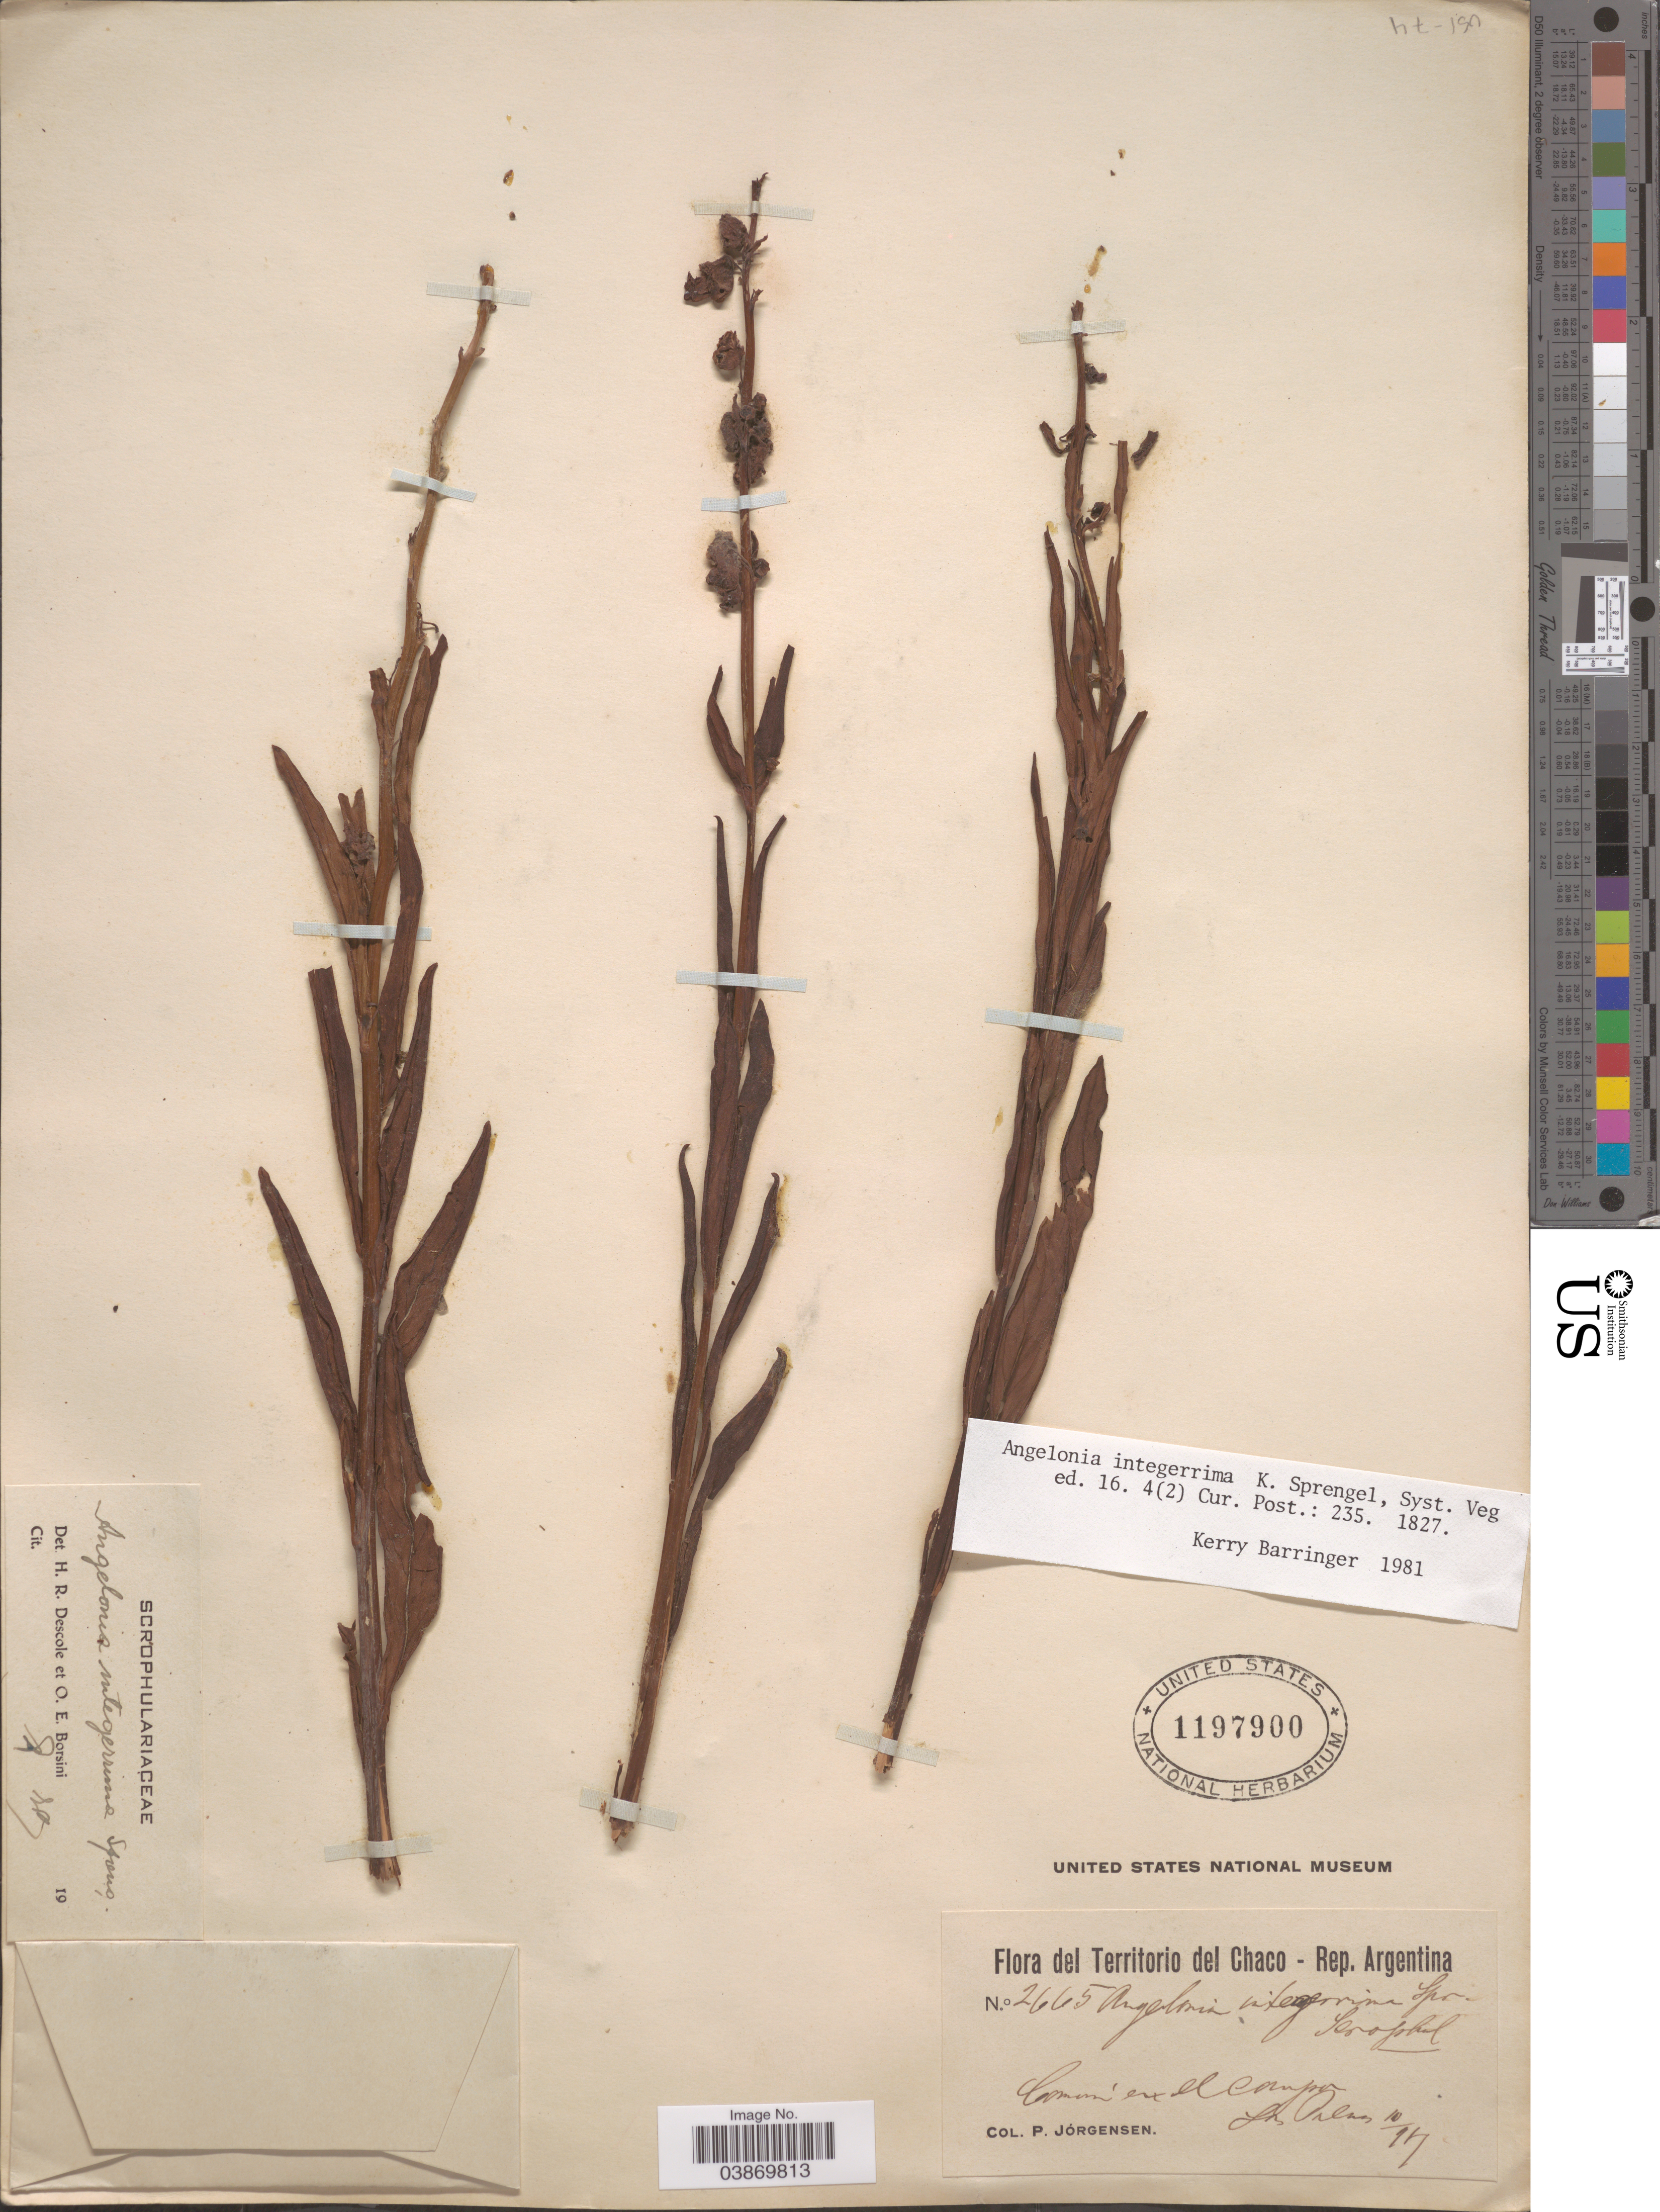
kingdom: Plantae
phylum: Tracheophyta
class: Magnoliopsida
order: Lamiales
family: Plantaginaceae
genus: Angelonia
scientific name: Angelonia integerrima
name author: Spreng.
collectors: P. Jörgensen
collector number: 2665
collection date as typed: Transcribed d/m/y: /10/97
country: Argentina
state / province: Chaco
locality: Comun ex el Campo Los Palmas.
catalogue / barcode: US 1197900